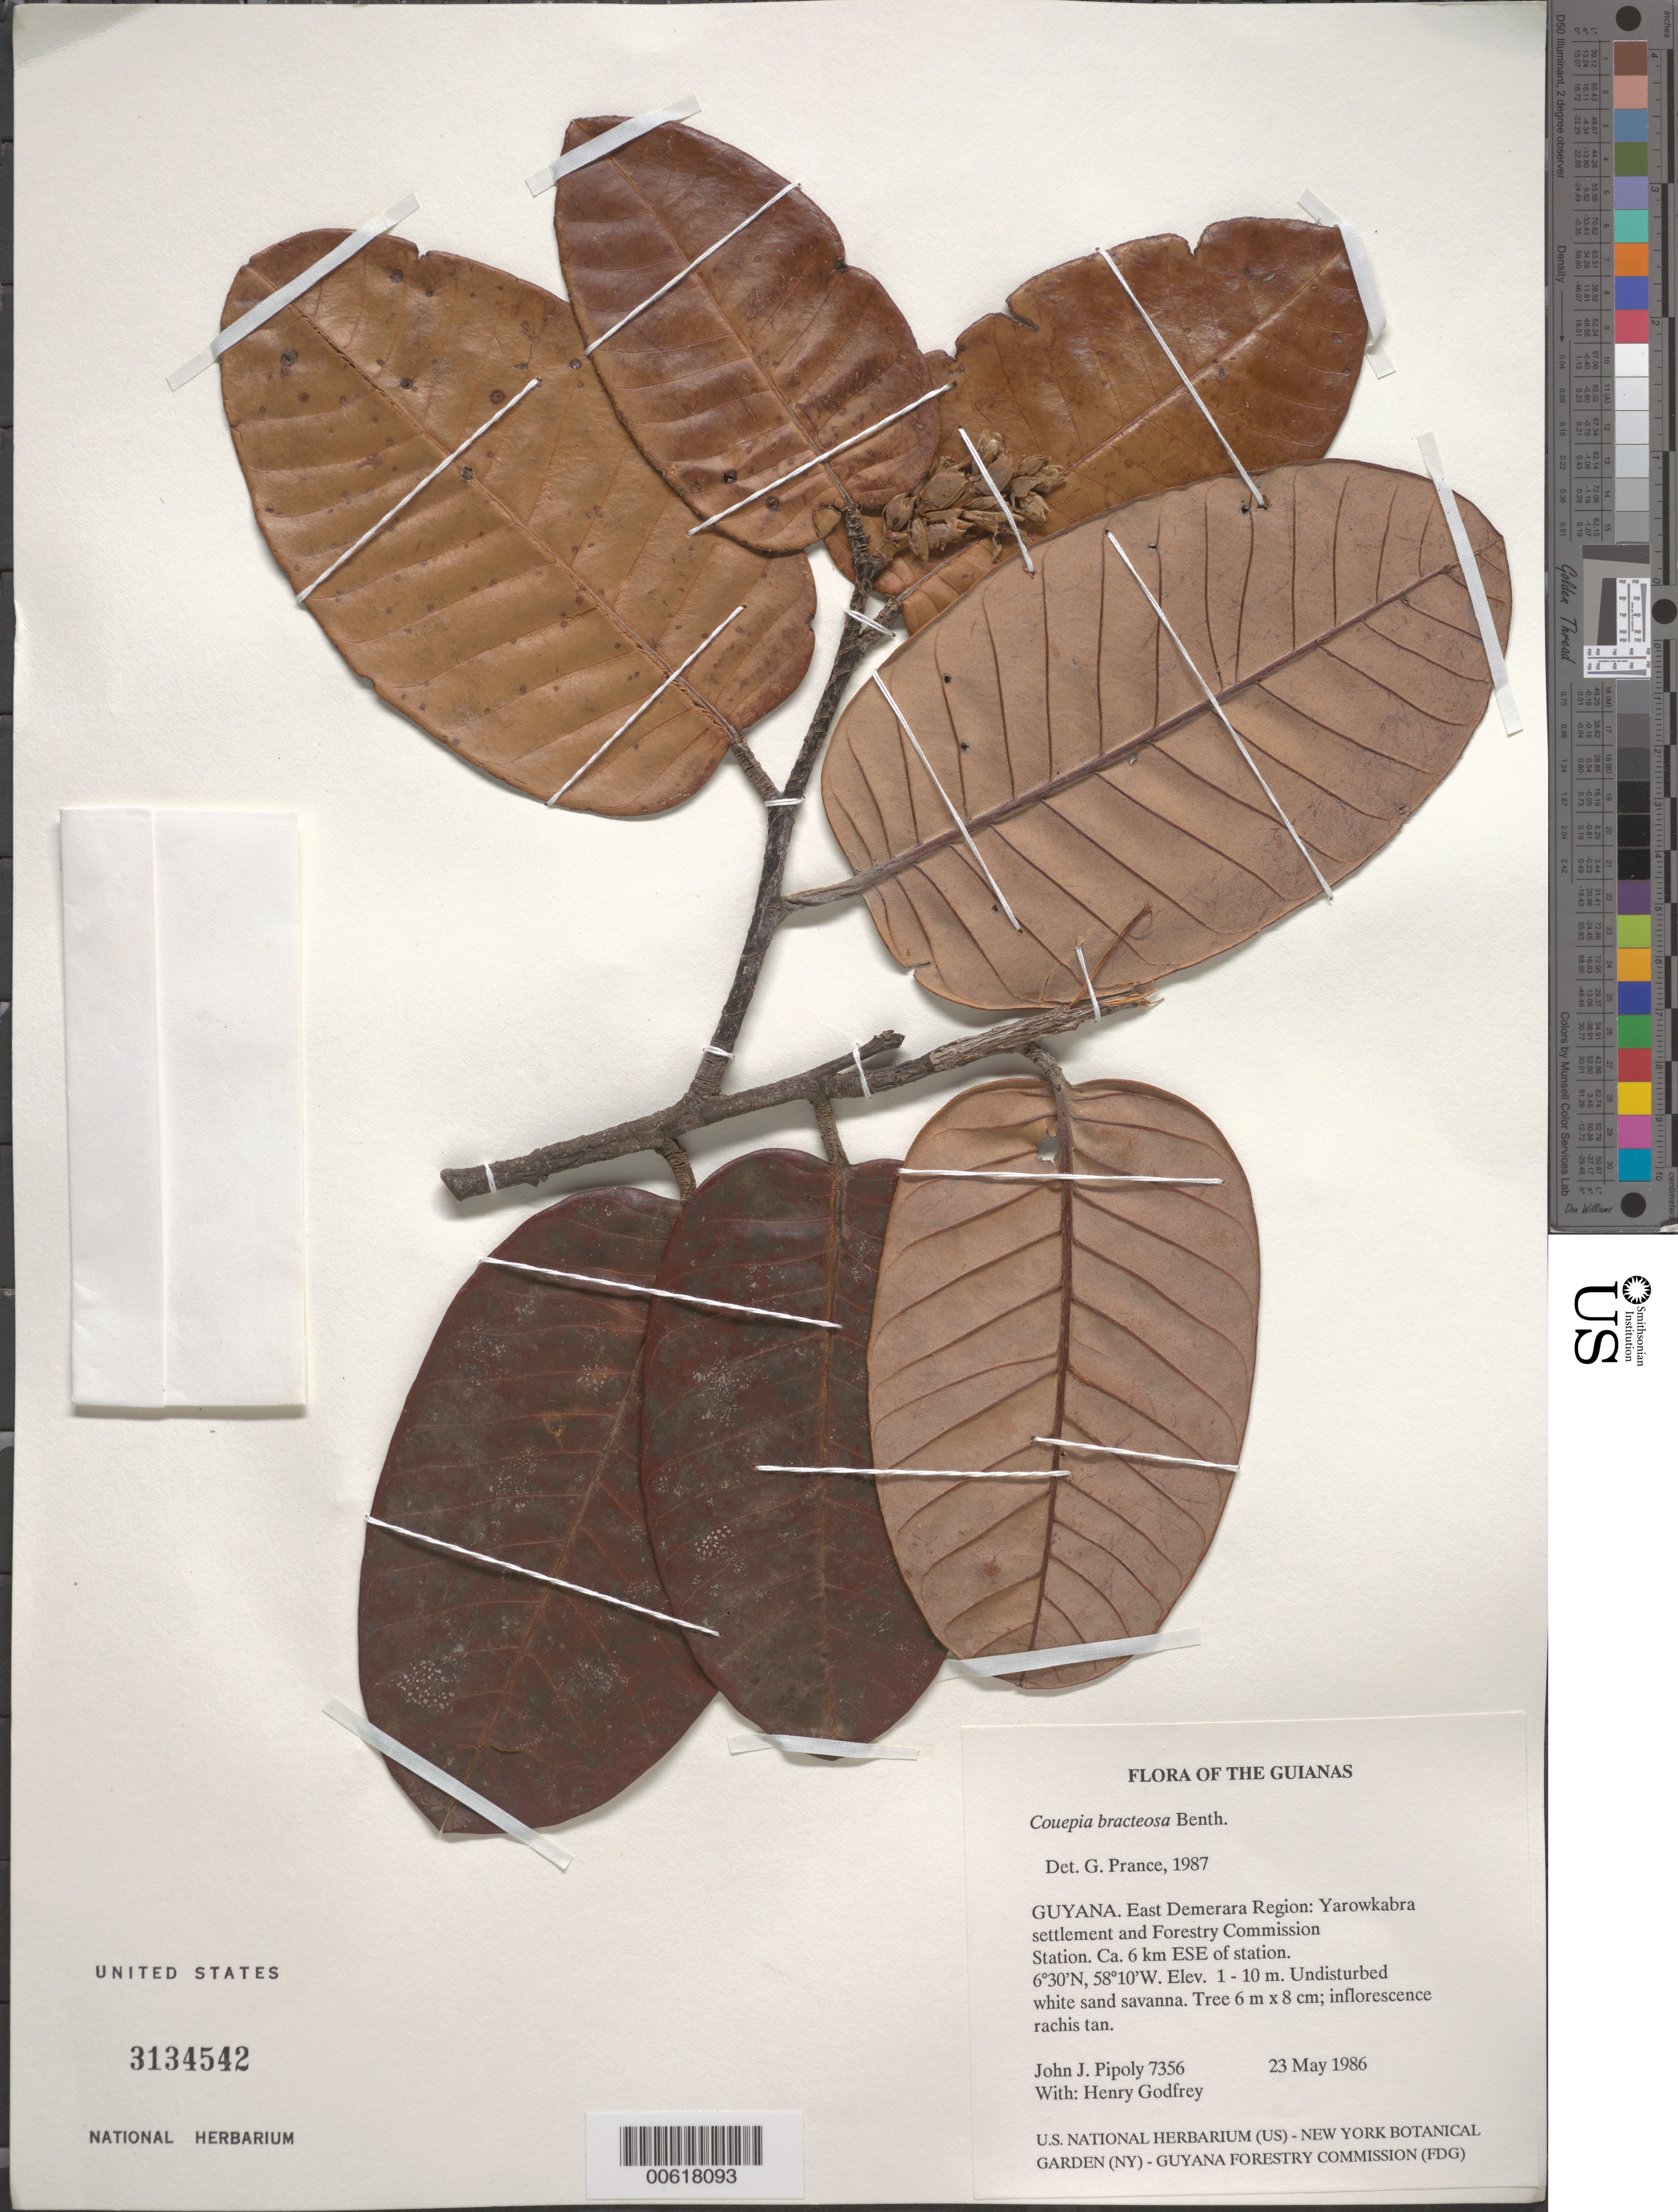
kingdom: Plantae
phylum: Tracheophyta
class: Magnoliopsida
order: Malpighiales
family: Chrysobalanaceae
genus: Couepia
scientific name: Couepia bracteosa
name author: Benth.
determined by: Prance, G. T.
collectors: J. J. Pipoly & H. Godfrey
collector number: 7356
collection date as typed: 23 May 1986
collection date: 1986-05-23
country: Guyana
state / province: Demerara-Mahaica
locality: Yarowkabra settlement and Forestry Commission Station ca. 6 km ESE of station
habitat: Undisturbed white sand savanna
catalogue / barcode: US 3134542